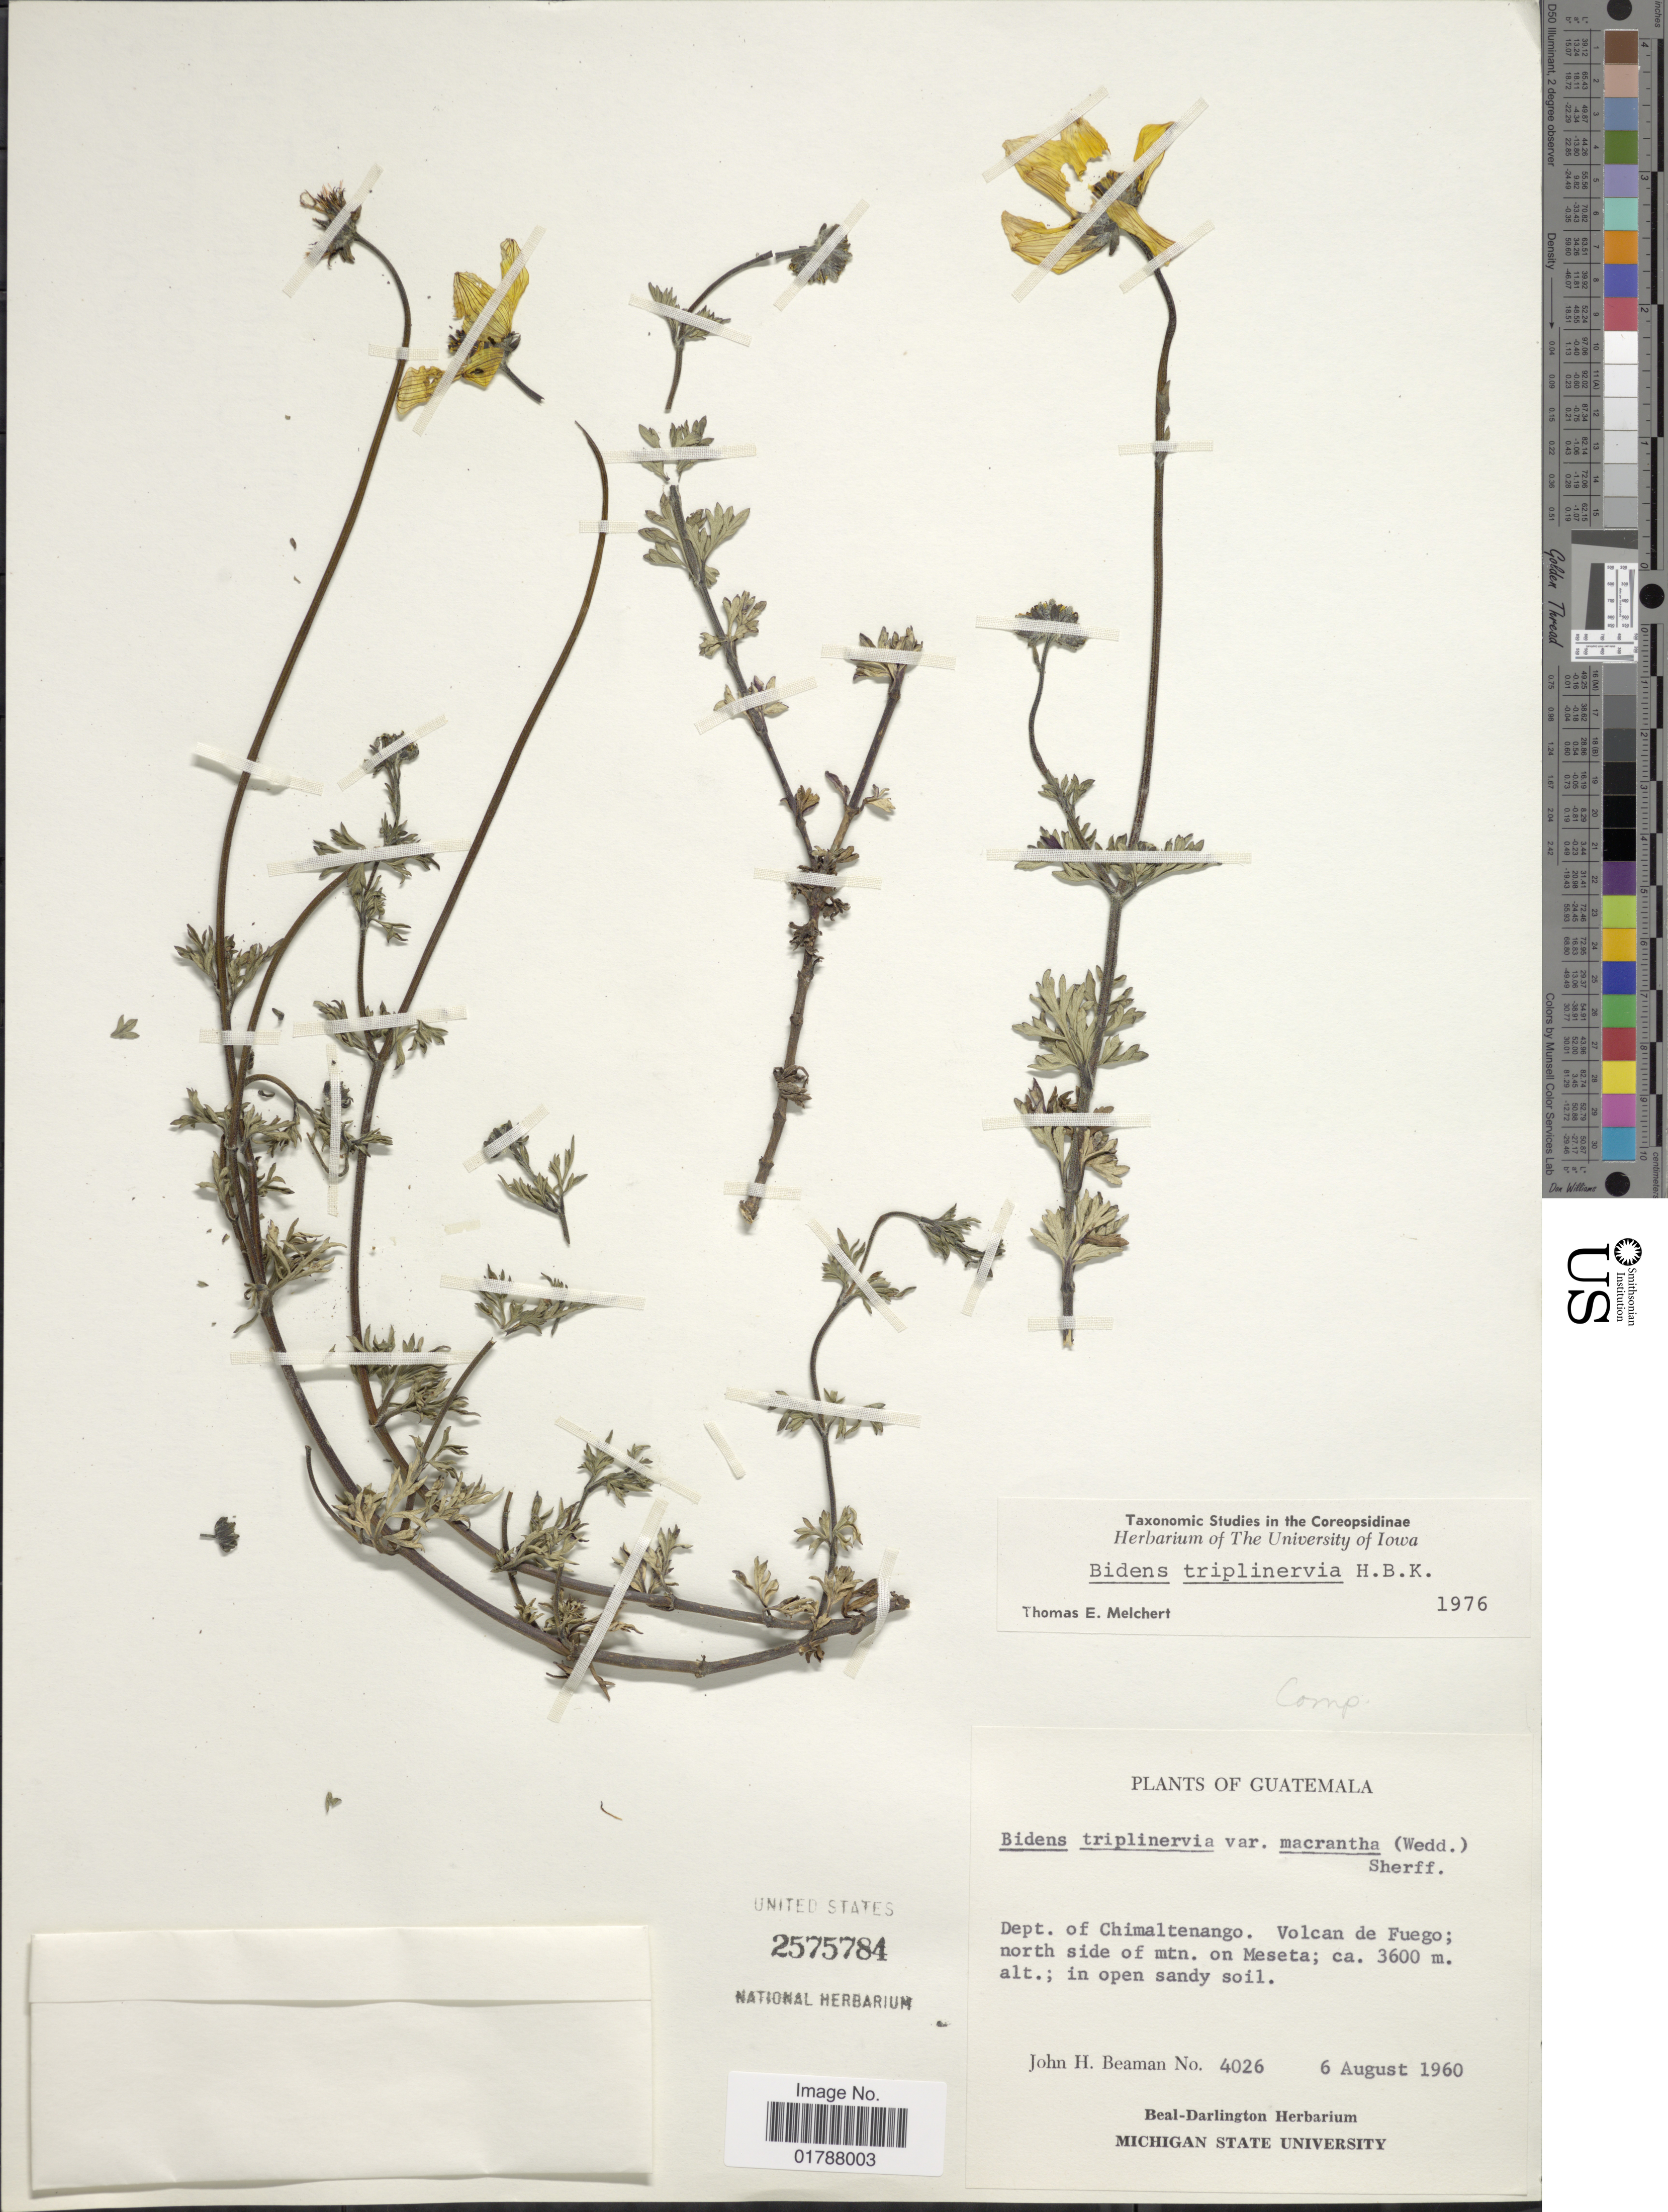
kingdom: Plantae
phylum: Tracheophyta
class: Magnoliopsida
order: Asterales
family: Asteraceae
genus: Bidens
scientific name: Bidens triplinervia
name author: Kunth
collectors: J. H. Beaman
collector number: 4026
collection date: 1960-08-06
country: Guatemala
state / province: Chimaltenango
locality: Dept, of Chimaltenango, Volcan de Fuego, north side of mtn, on Meseta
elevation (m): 3600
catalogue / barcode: US 2575784